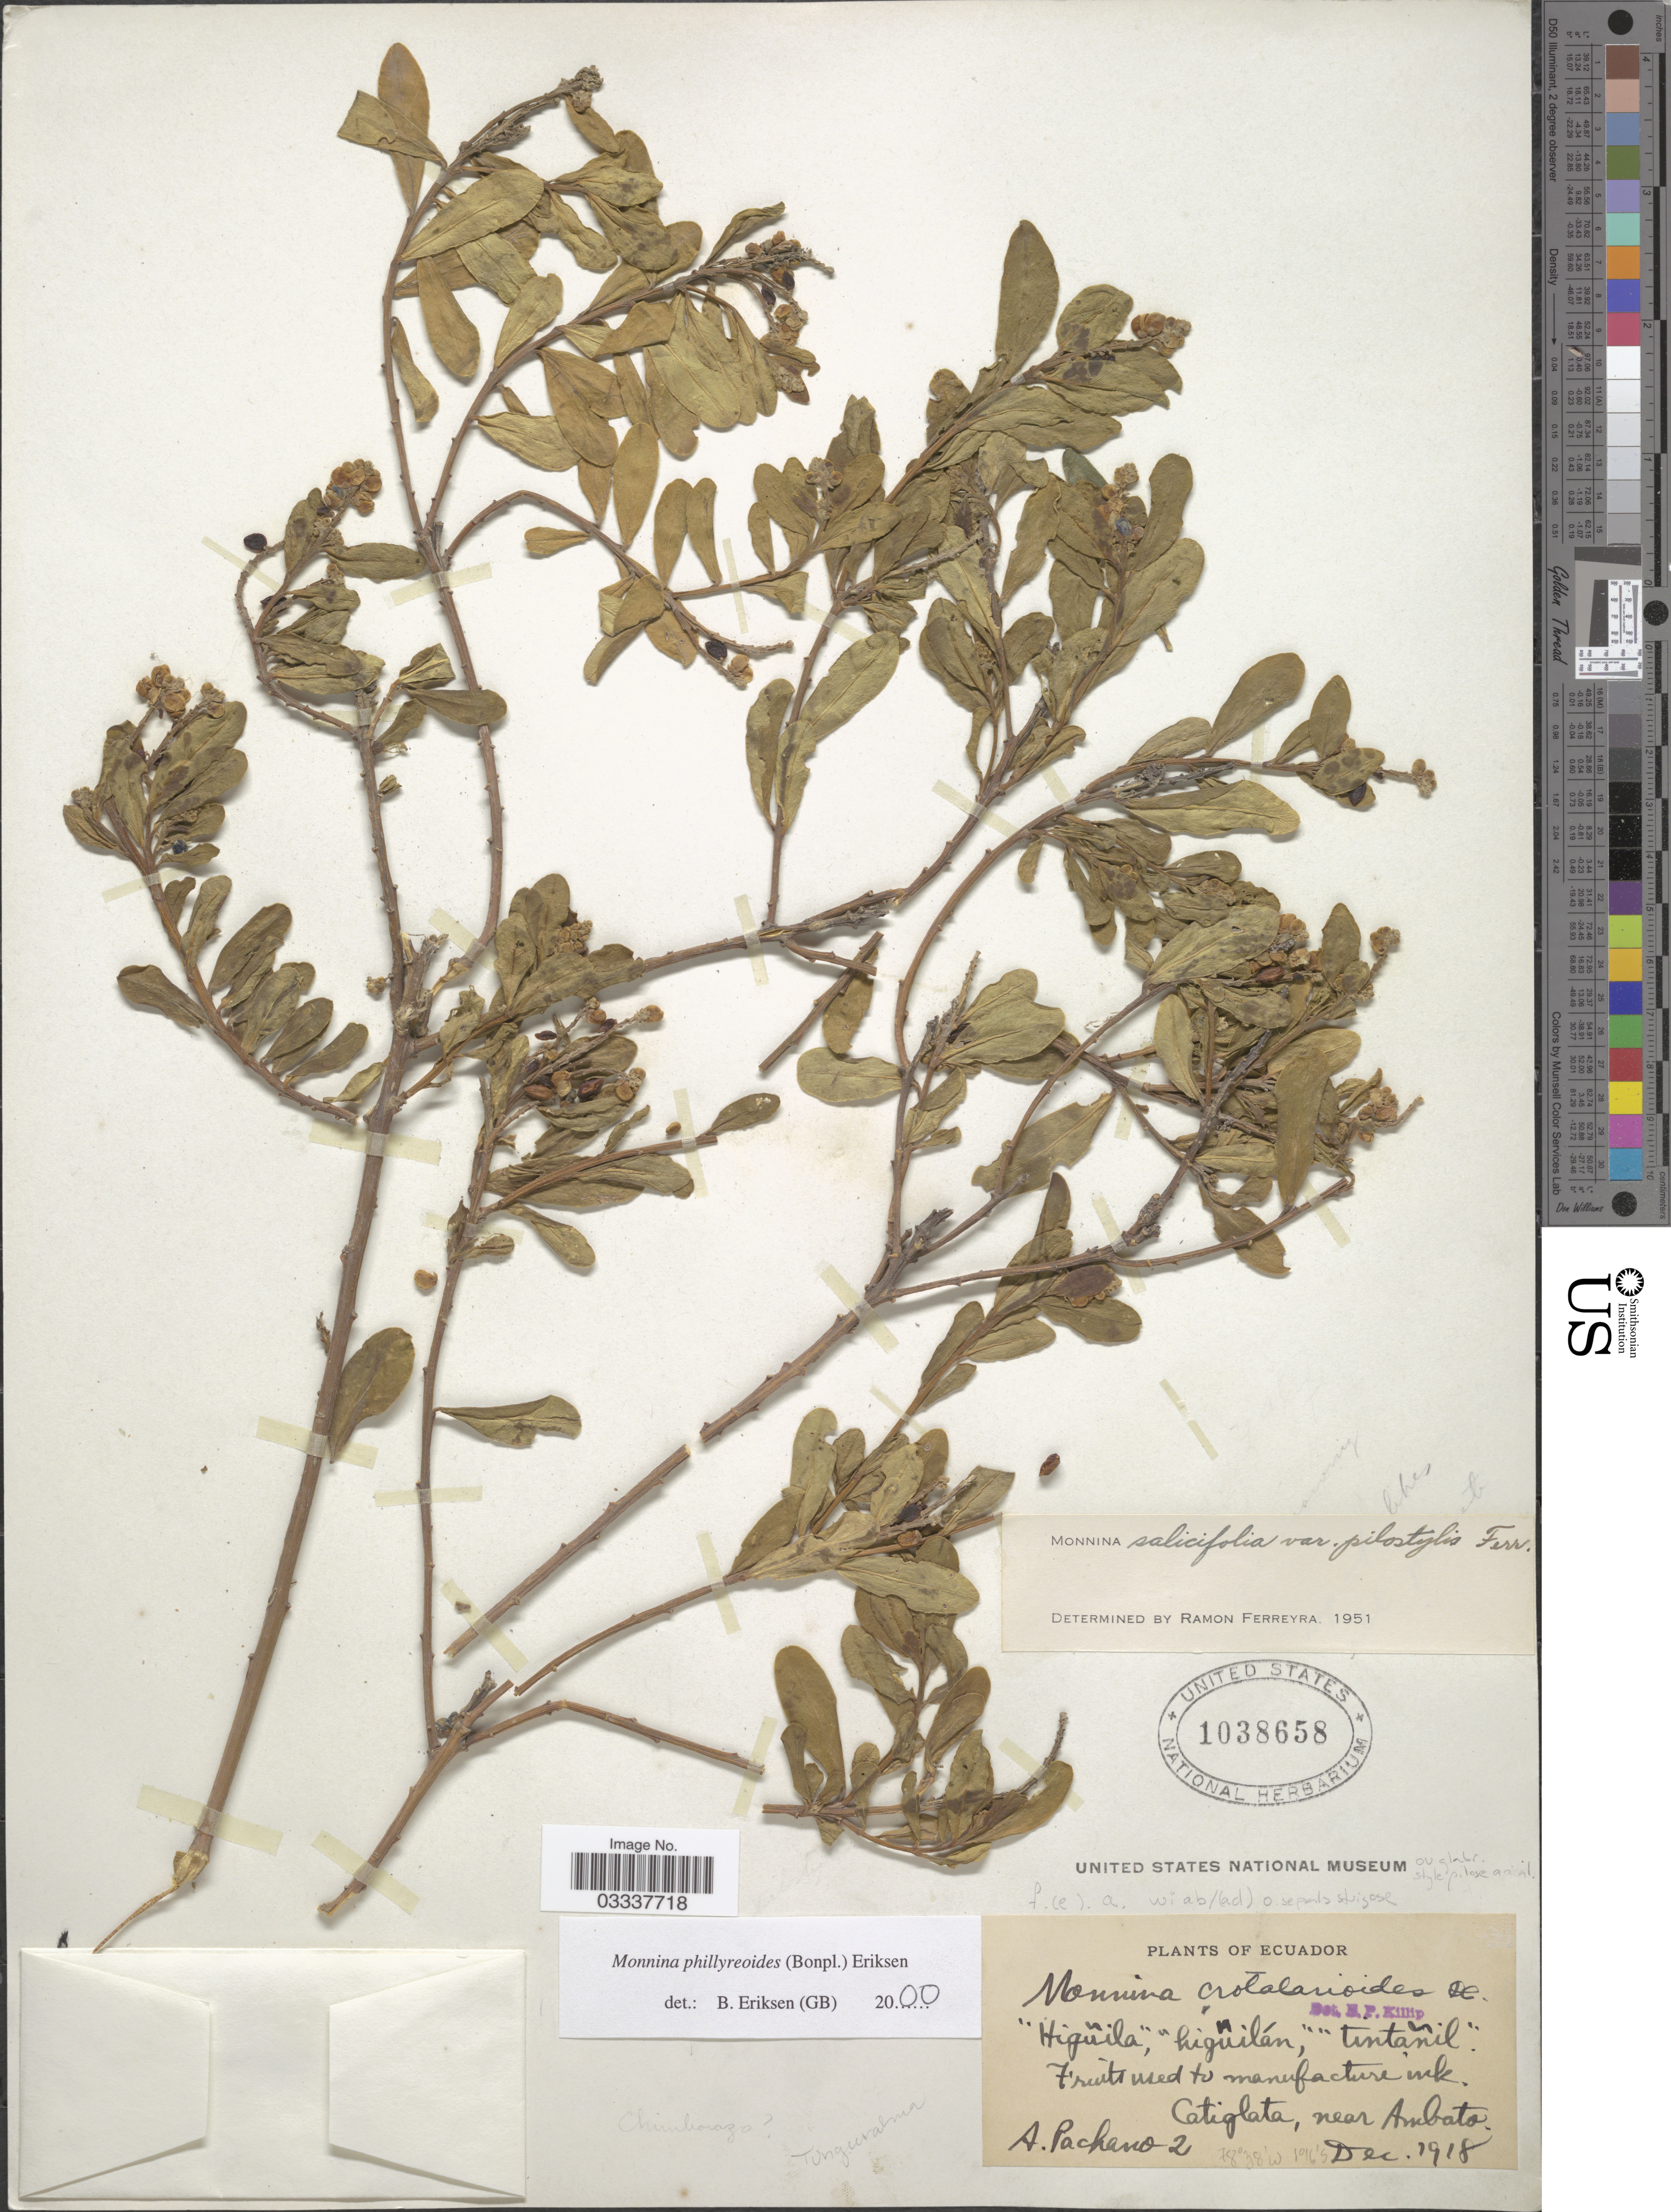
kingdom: Plantae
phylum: Tracheophyta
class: Magnoliopsida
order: Fabales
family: Polygalaceae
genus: Monnina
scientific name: Monnina phillyreoides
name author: (Bonpl.) B. Eriksen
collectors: A. Pachano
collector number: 2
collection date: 1918-12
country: Ecuador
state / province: Tungurahua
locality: Catiglata, near Ambato.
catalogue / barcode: US 1038658